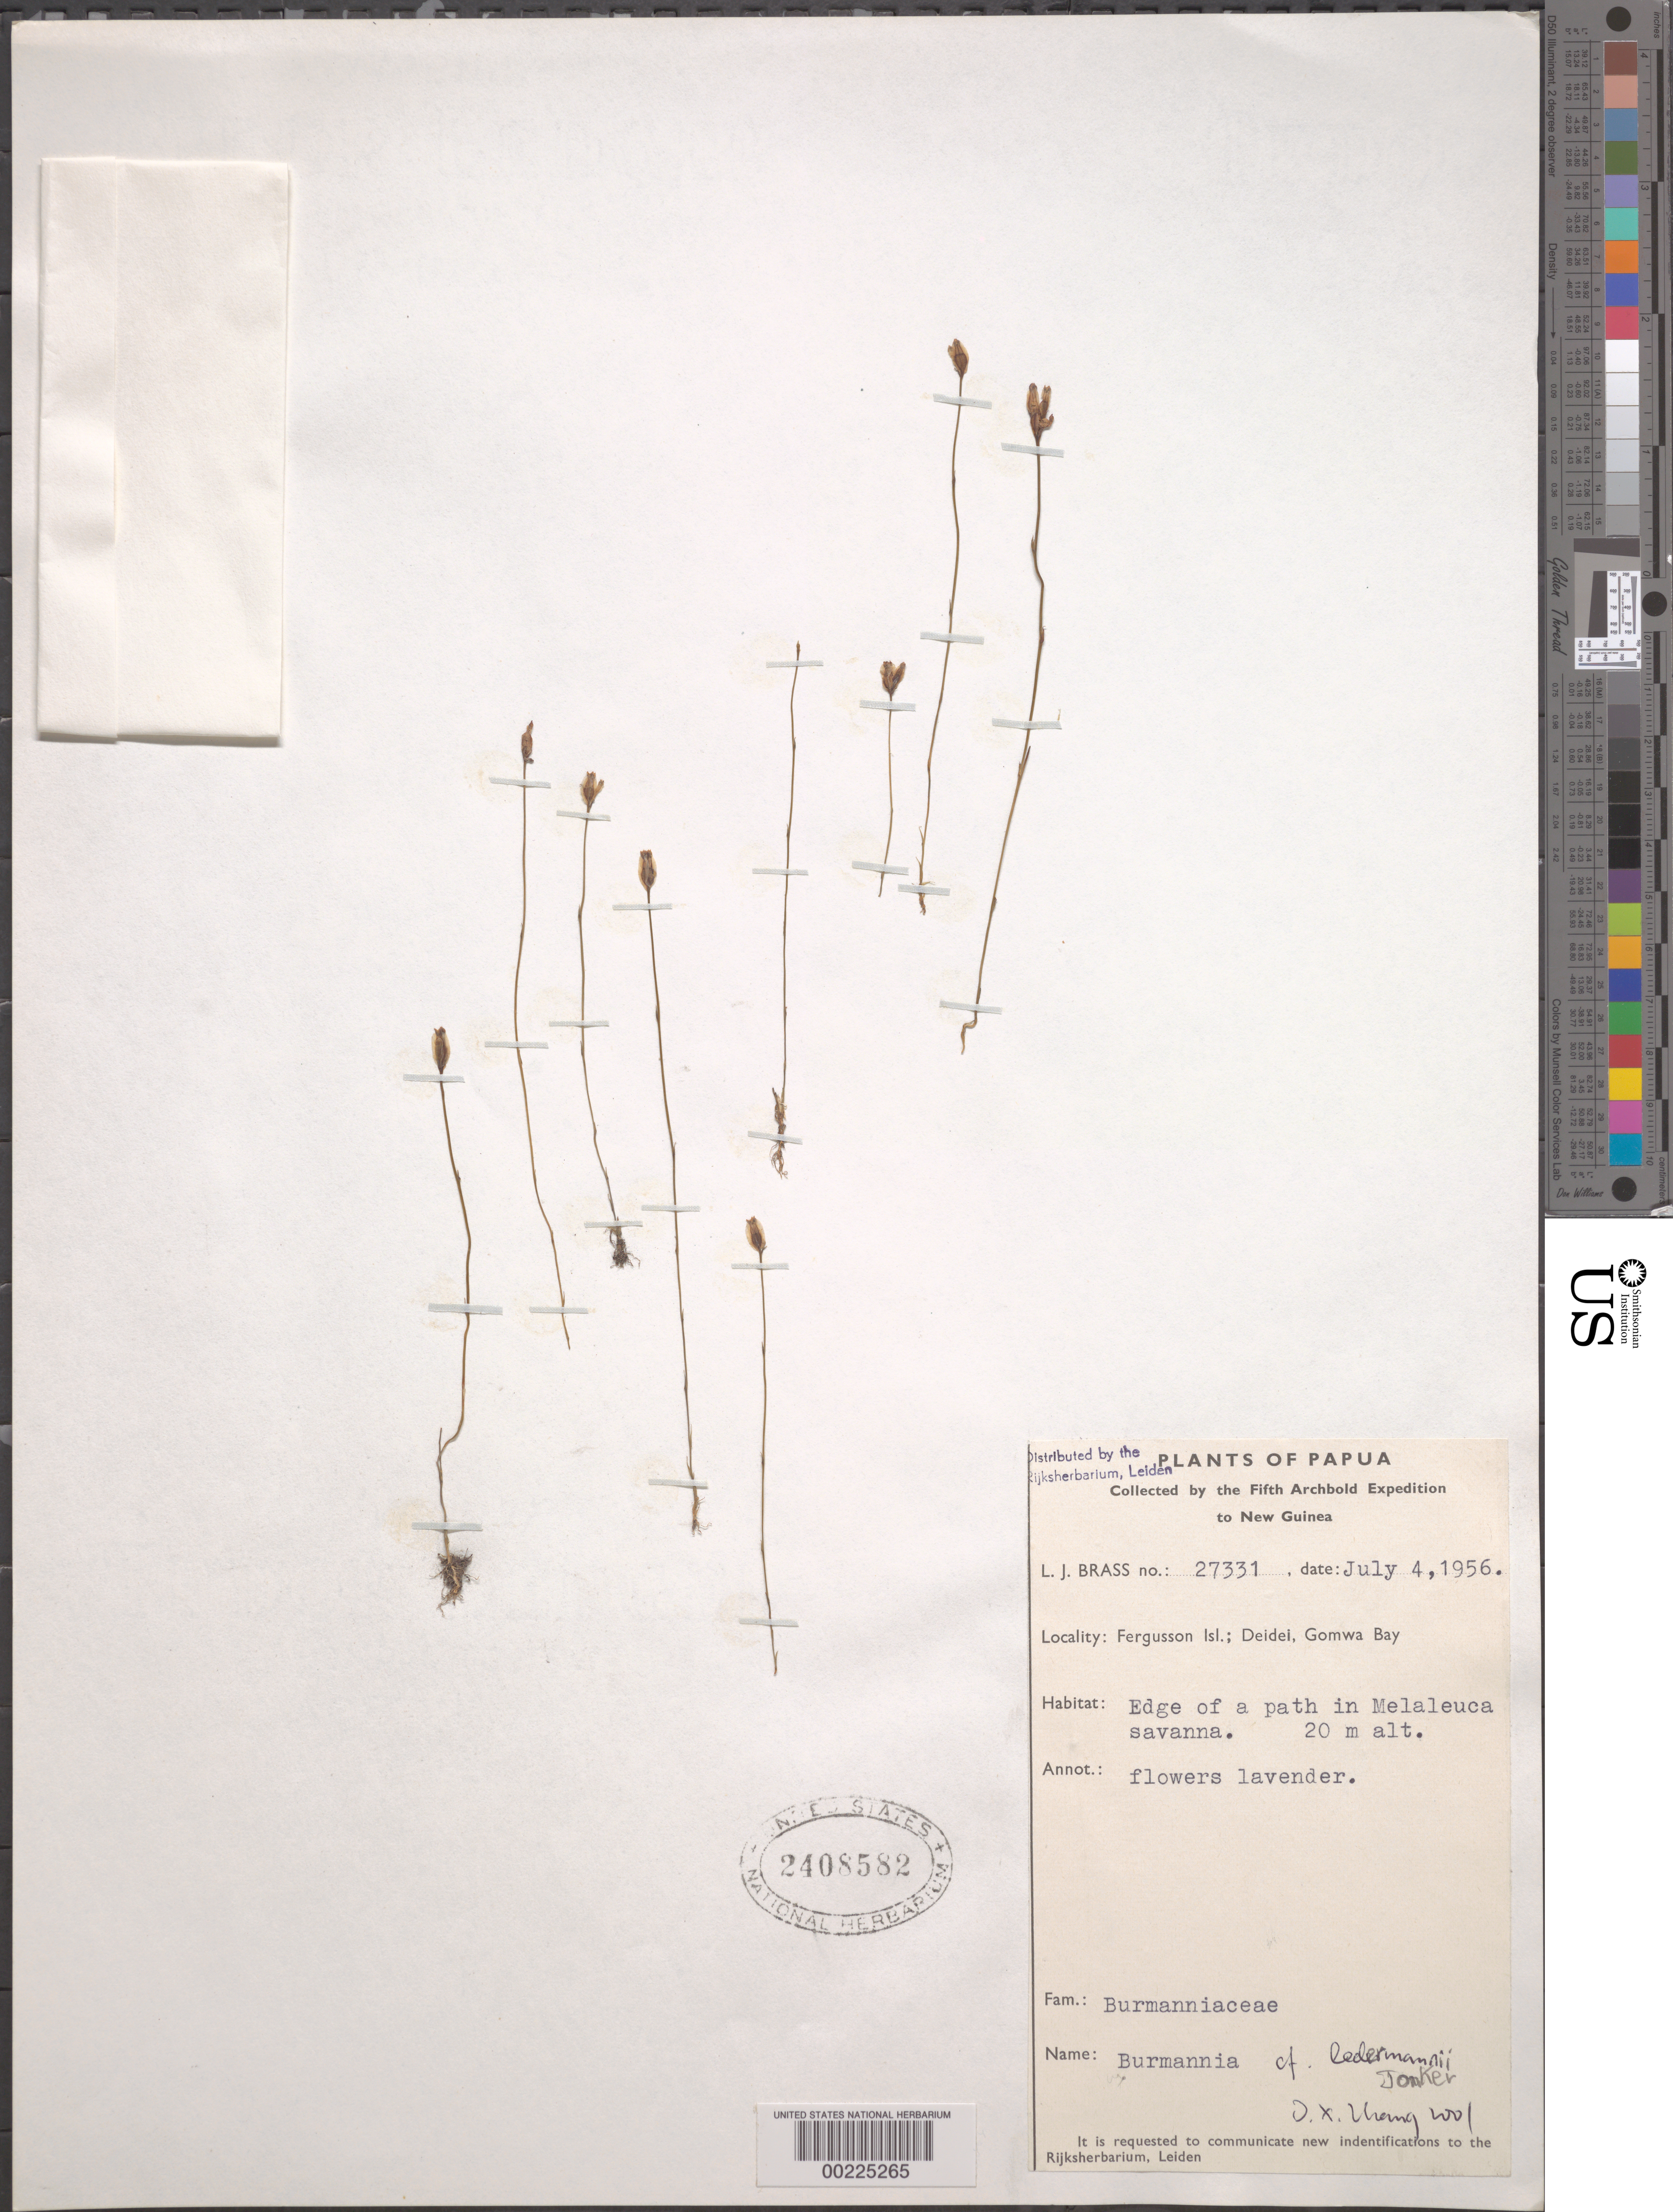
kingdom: Plantae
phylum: Tracheophyta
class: Liliopsida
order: Dioscoreales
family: Burmanniaceae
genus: Burmannia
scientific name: Burmannia ledermannii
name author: Jonker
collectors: L. J. Brass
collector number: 27331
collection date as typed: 04 Jul 1956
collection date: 1956-07-04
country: Papua New Guinea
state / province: Milne Bay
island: Fergusson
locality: Deidei, gomwa bay; d'entrecastearx is.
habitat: Edge of a path in melaleuca savanna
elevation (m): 20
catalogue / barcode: US 2408582